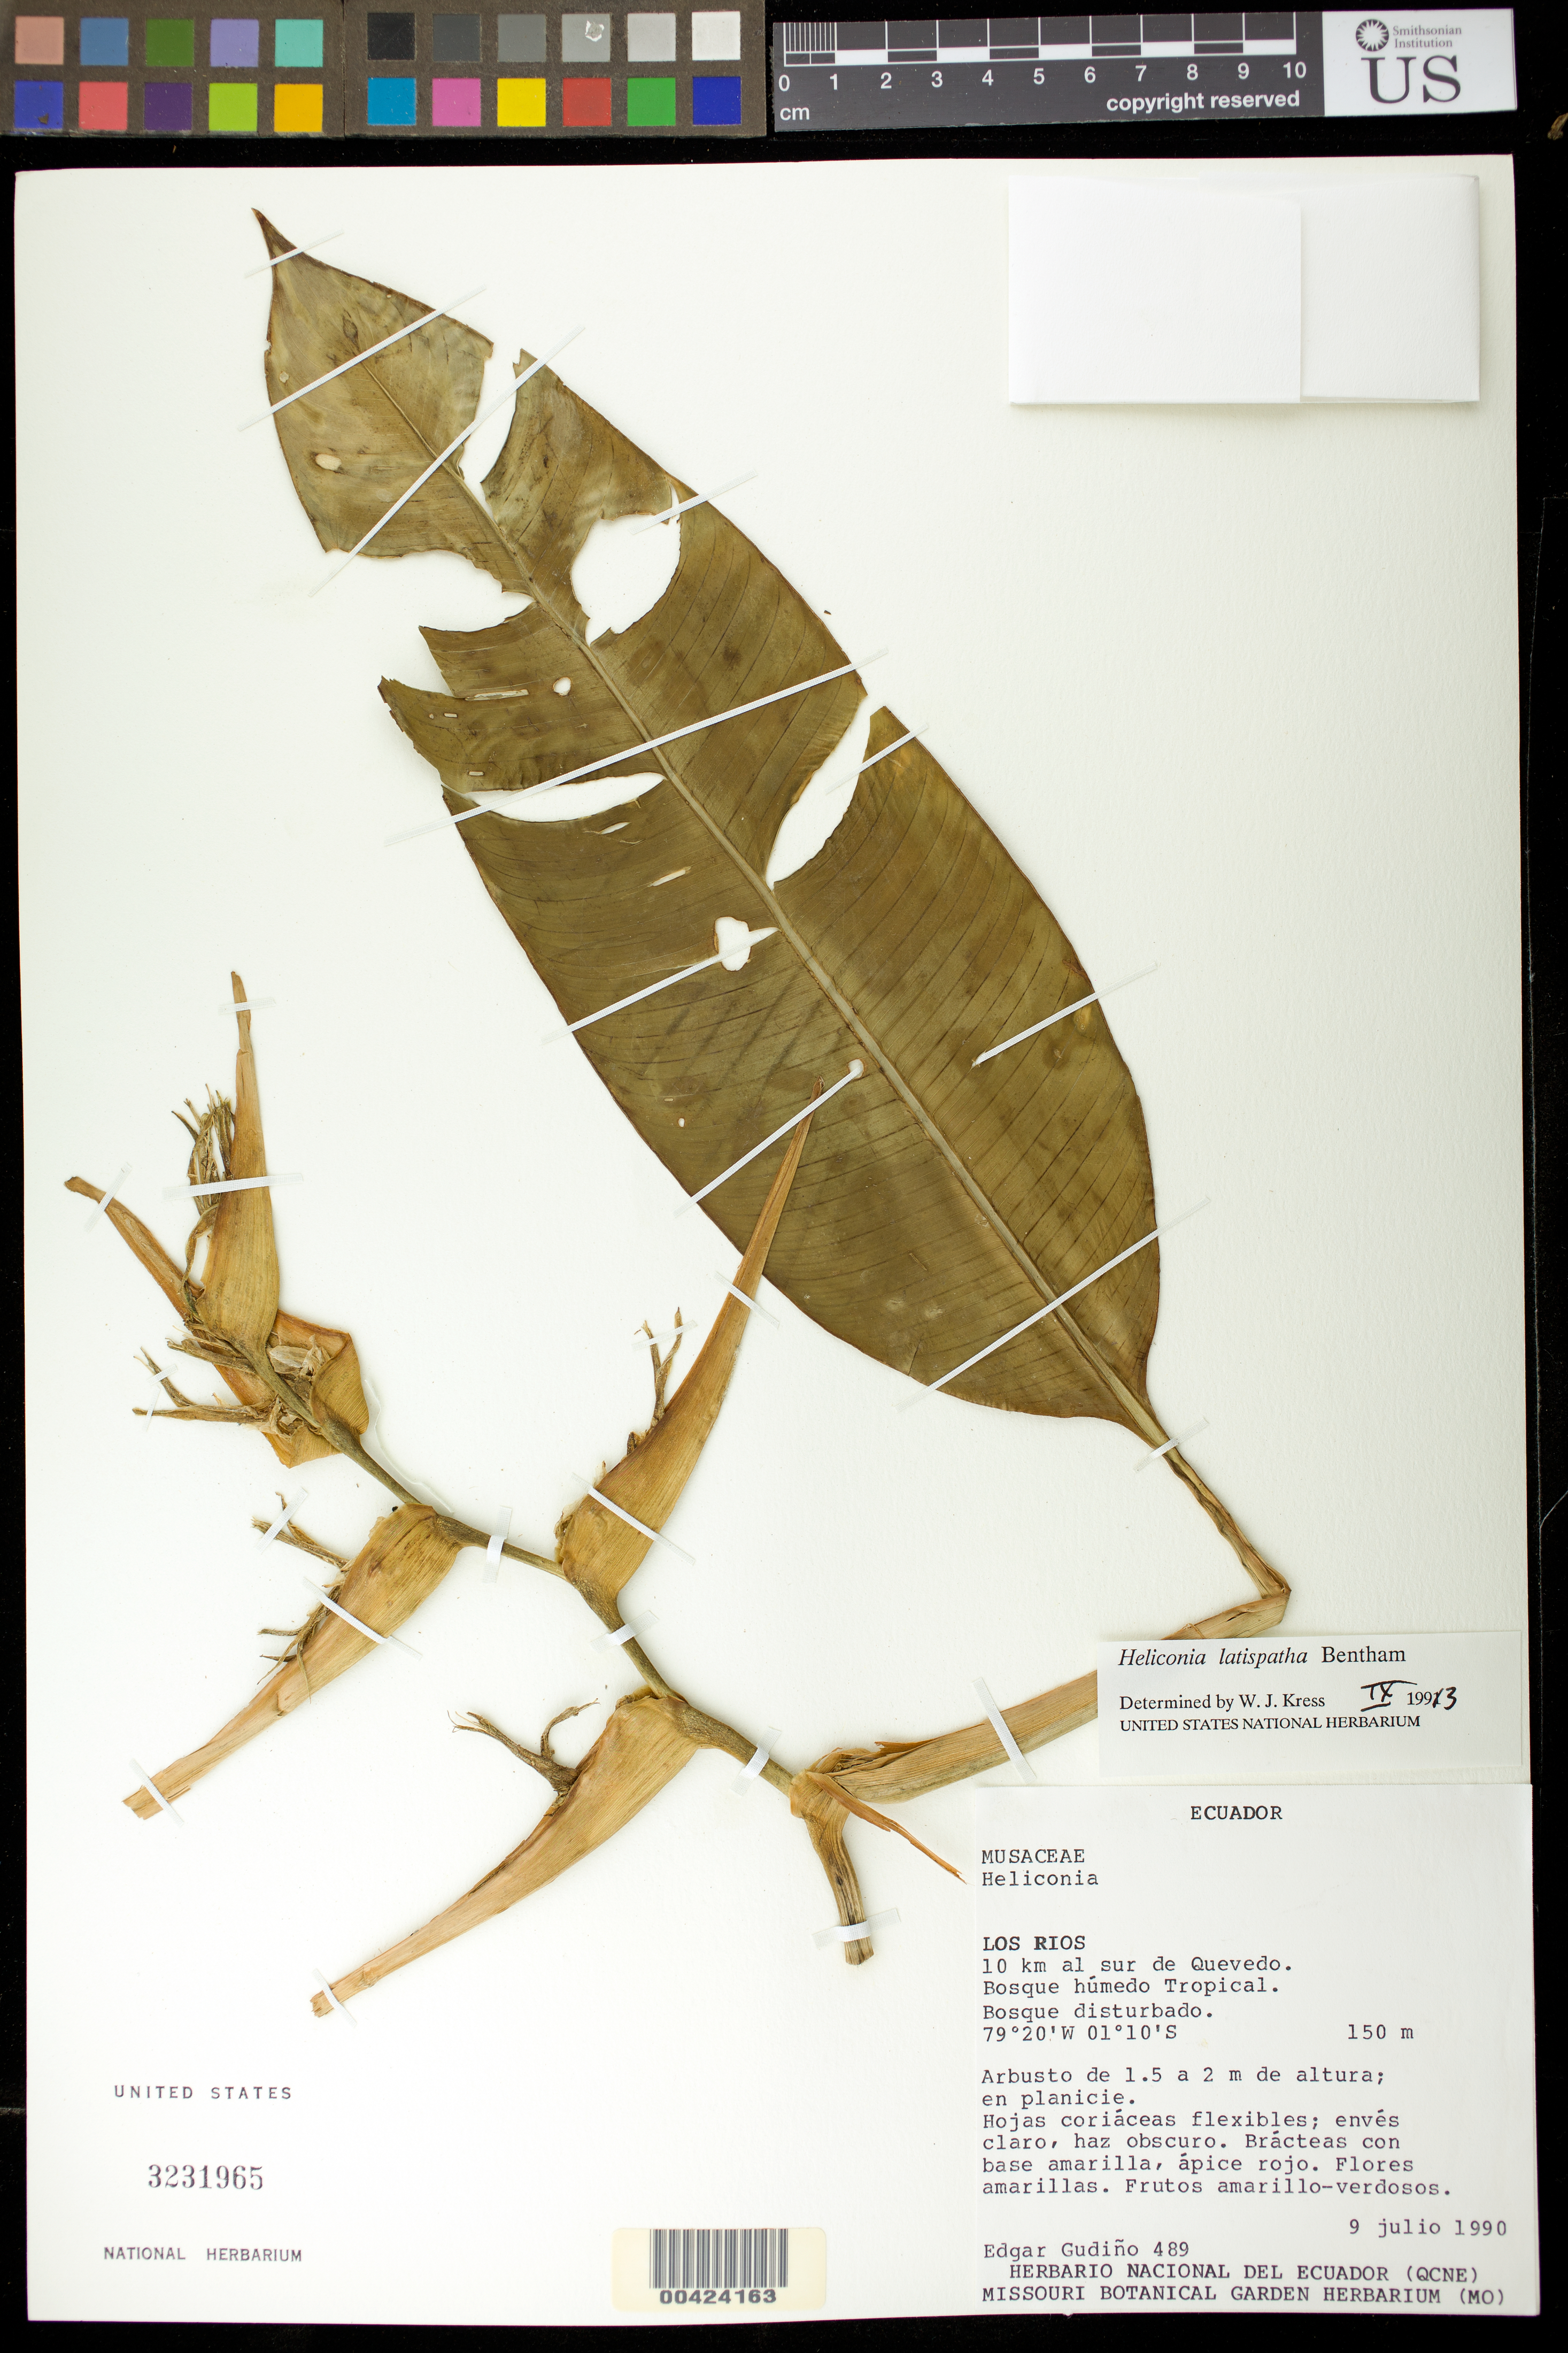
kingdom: Plantae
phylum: Tracheophyta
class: Liliopsida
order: Zingiberales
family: Heliconiaceae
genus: Heliconia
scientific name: Heliconia latispatha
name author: Benth.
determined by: Kress, W. J., (US), Smithsonian Institution - National Museum of Natural History (UNITED STATES)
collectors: E. Gudiño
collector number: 489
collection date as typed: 09 Jul 1990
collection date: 1990-07-09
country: Ecuador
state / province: Los Ríos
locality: Quevedo, 10 m S of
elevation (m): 150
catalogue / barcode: US 3231965